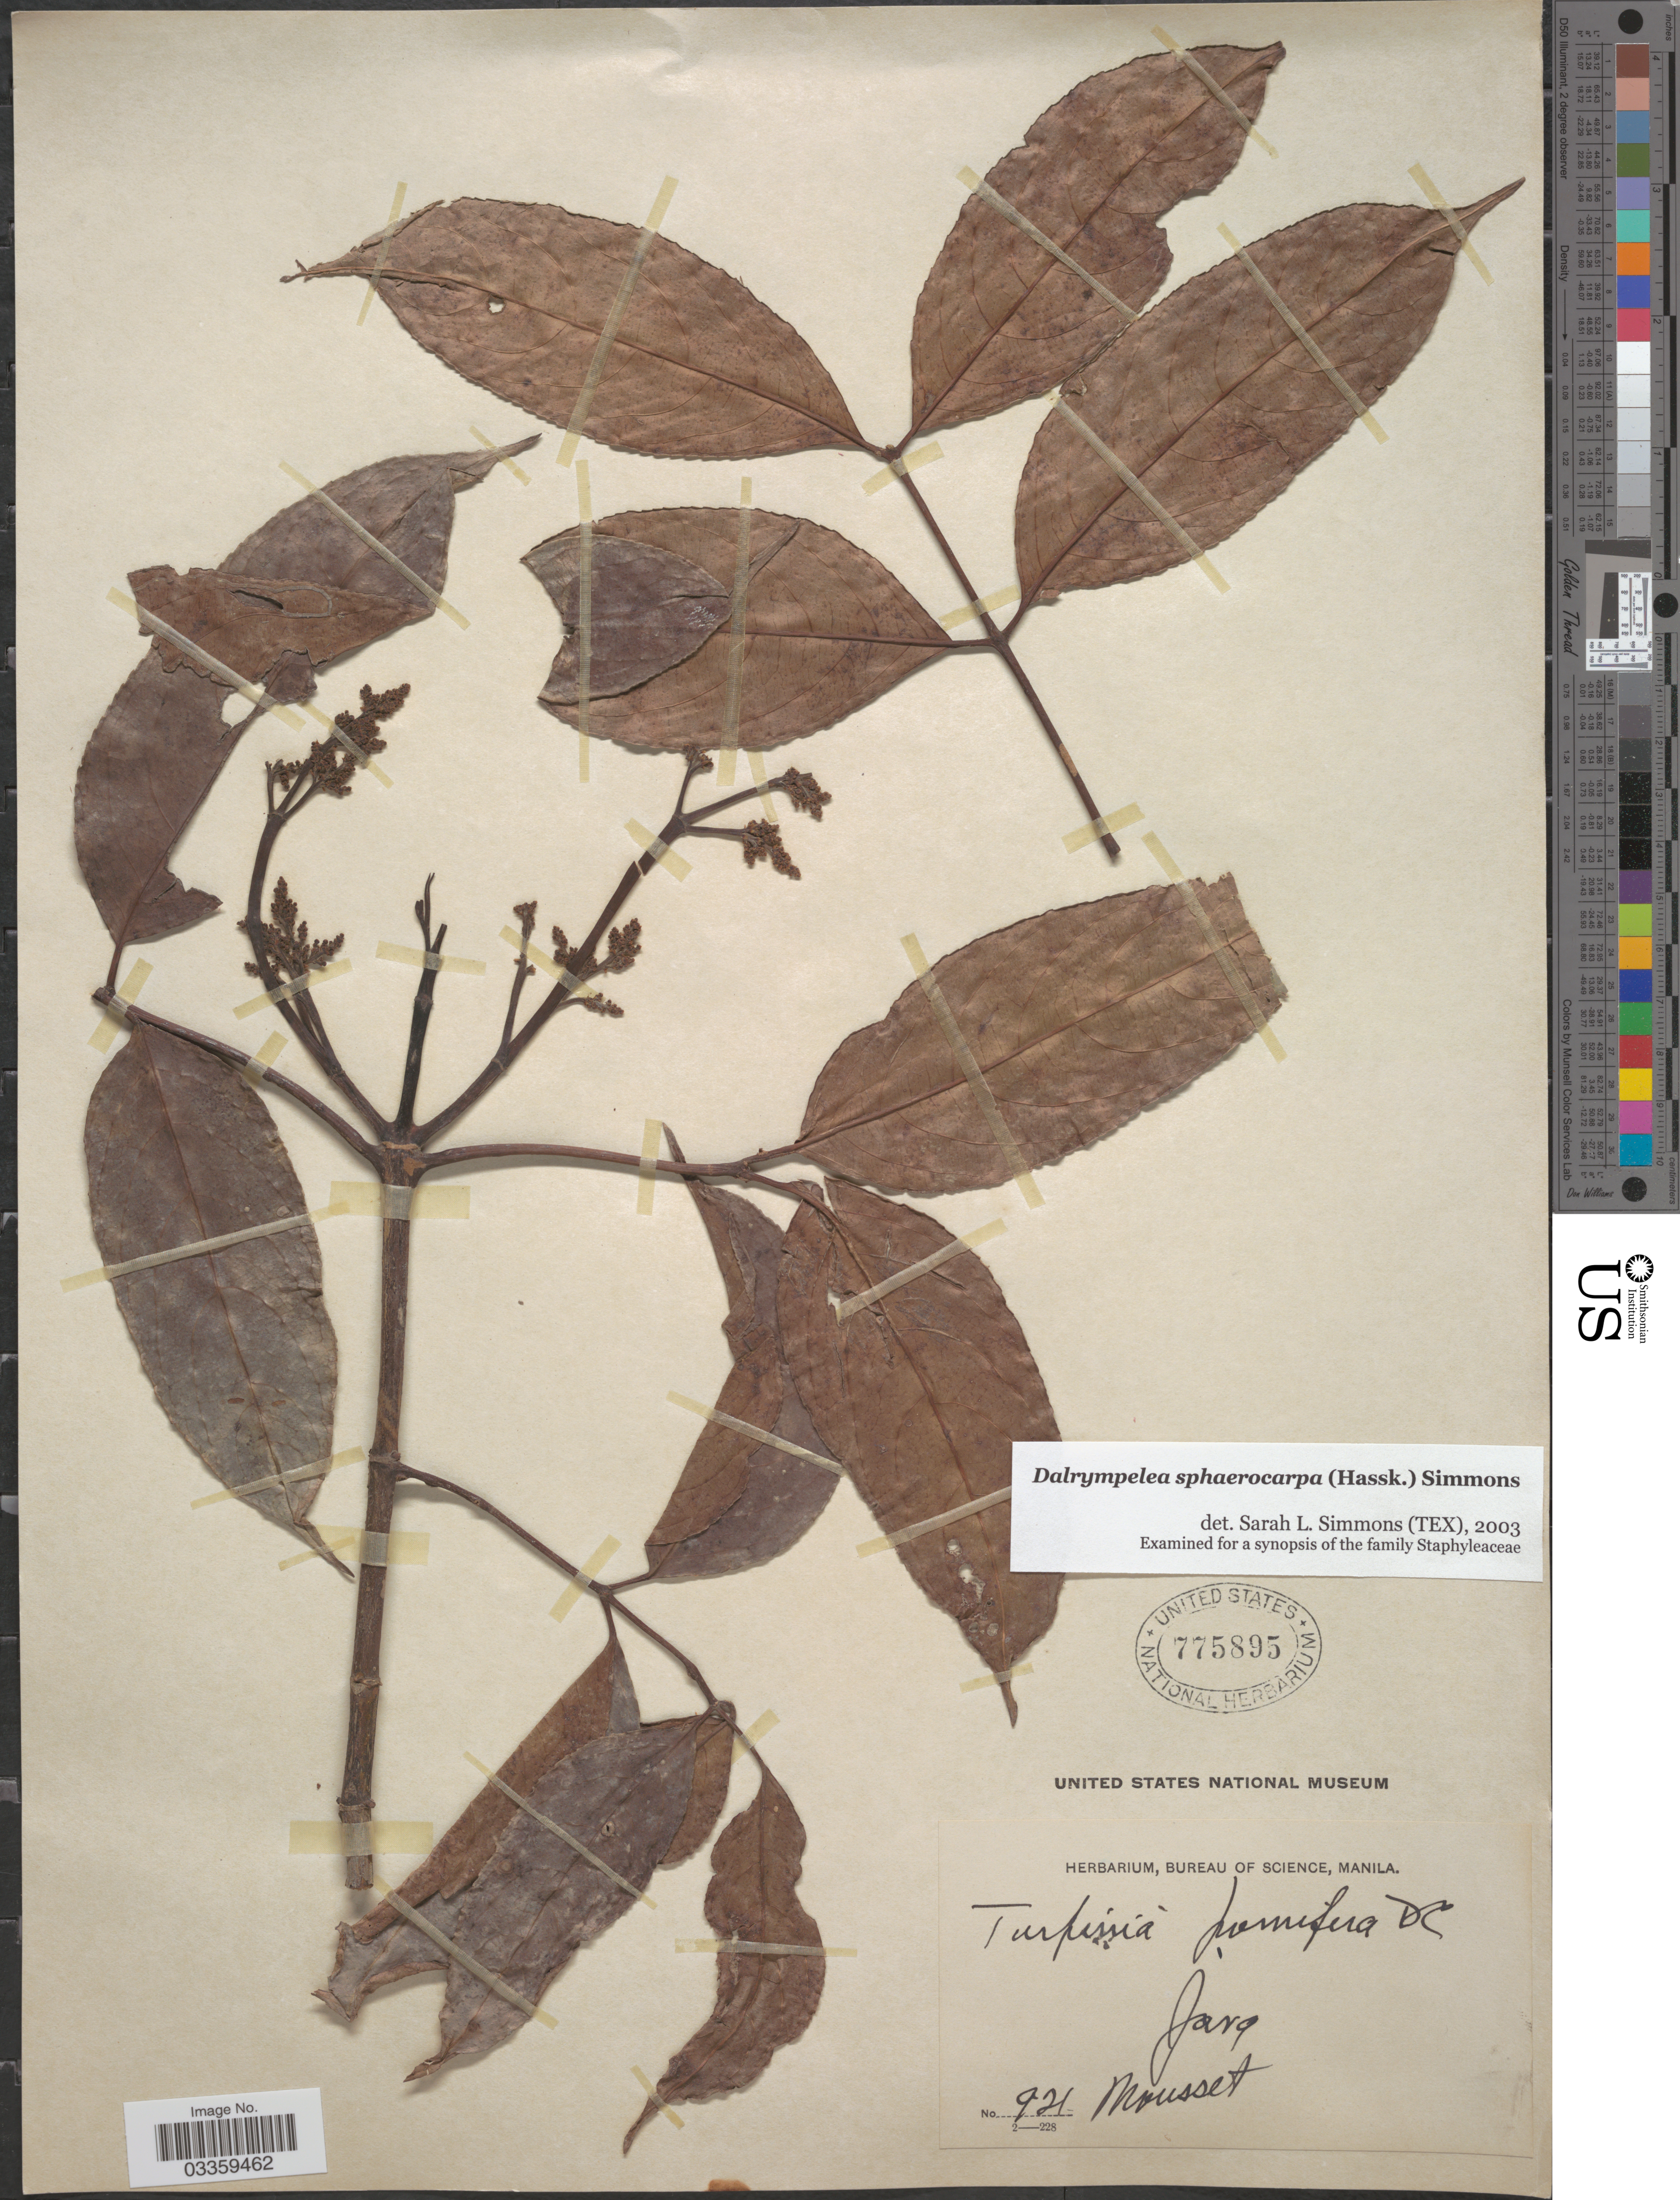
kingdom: Plantae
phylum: Tracheophyta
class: Magnoliopsida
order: Crossosomatales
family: Staphyleaceae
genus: Dalrympelea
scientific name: Dalrympelea sphaerocarpa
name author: (Hassk.) Nor-Ezzaw.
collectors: Mousset, --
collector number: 921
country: Indonesia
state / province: Java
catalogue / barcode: US 775895